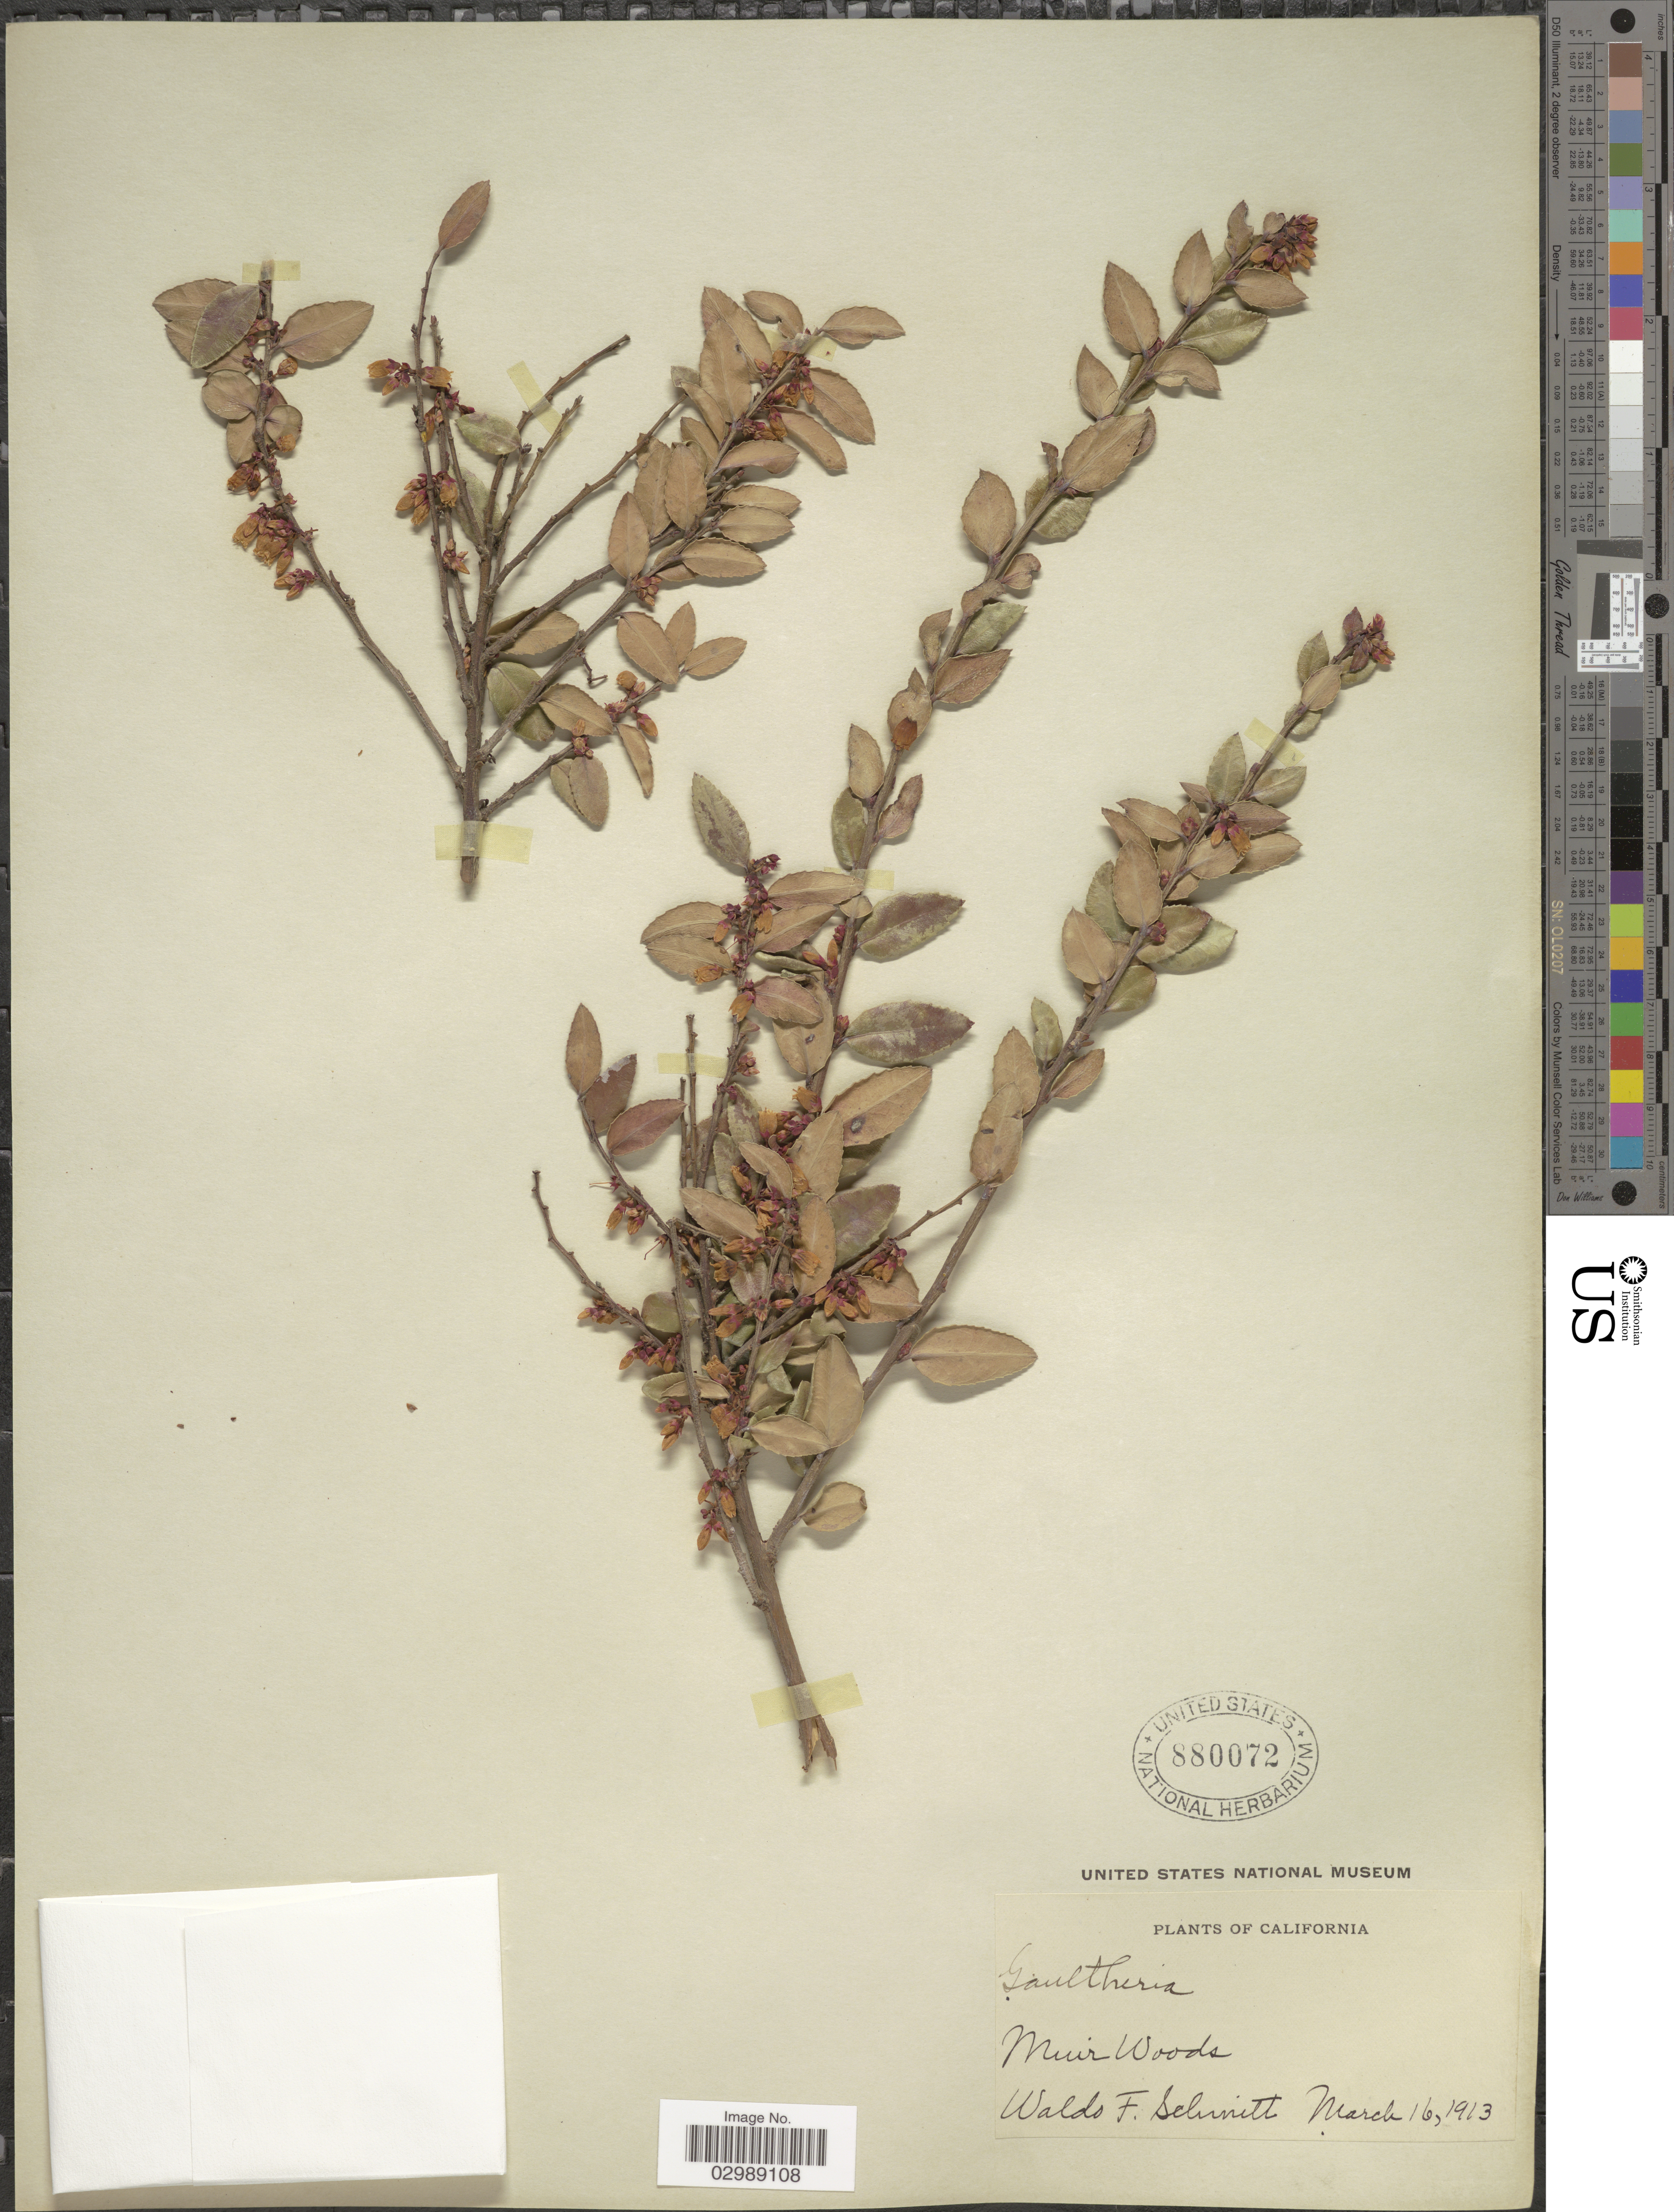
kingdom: Plantae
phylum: Tracheophyta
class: Magnoliopsida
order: Ericales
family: Ericaceae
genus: Vaccinium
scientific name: Vaccinium ovatum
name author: Pursh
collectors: W. F. Schmitt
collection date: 1913-03-16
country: United States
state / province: California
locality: Muir Woods.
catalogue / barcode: US 880072